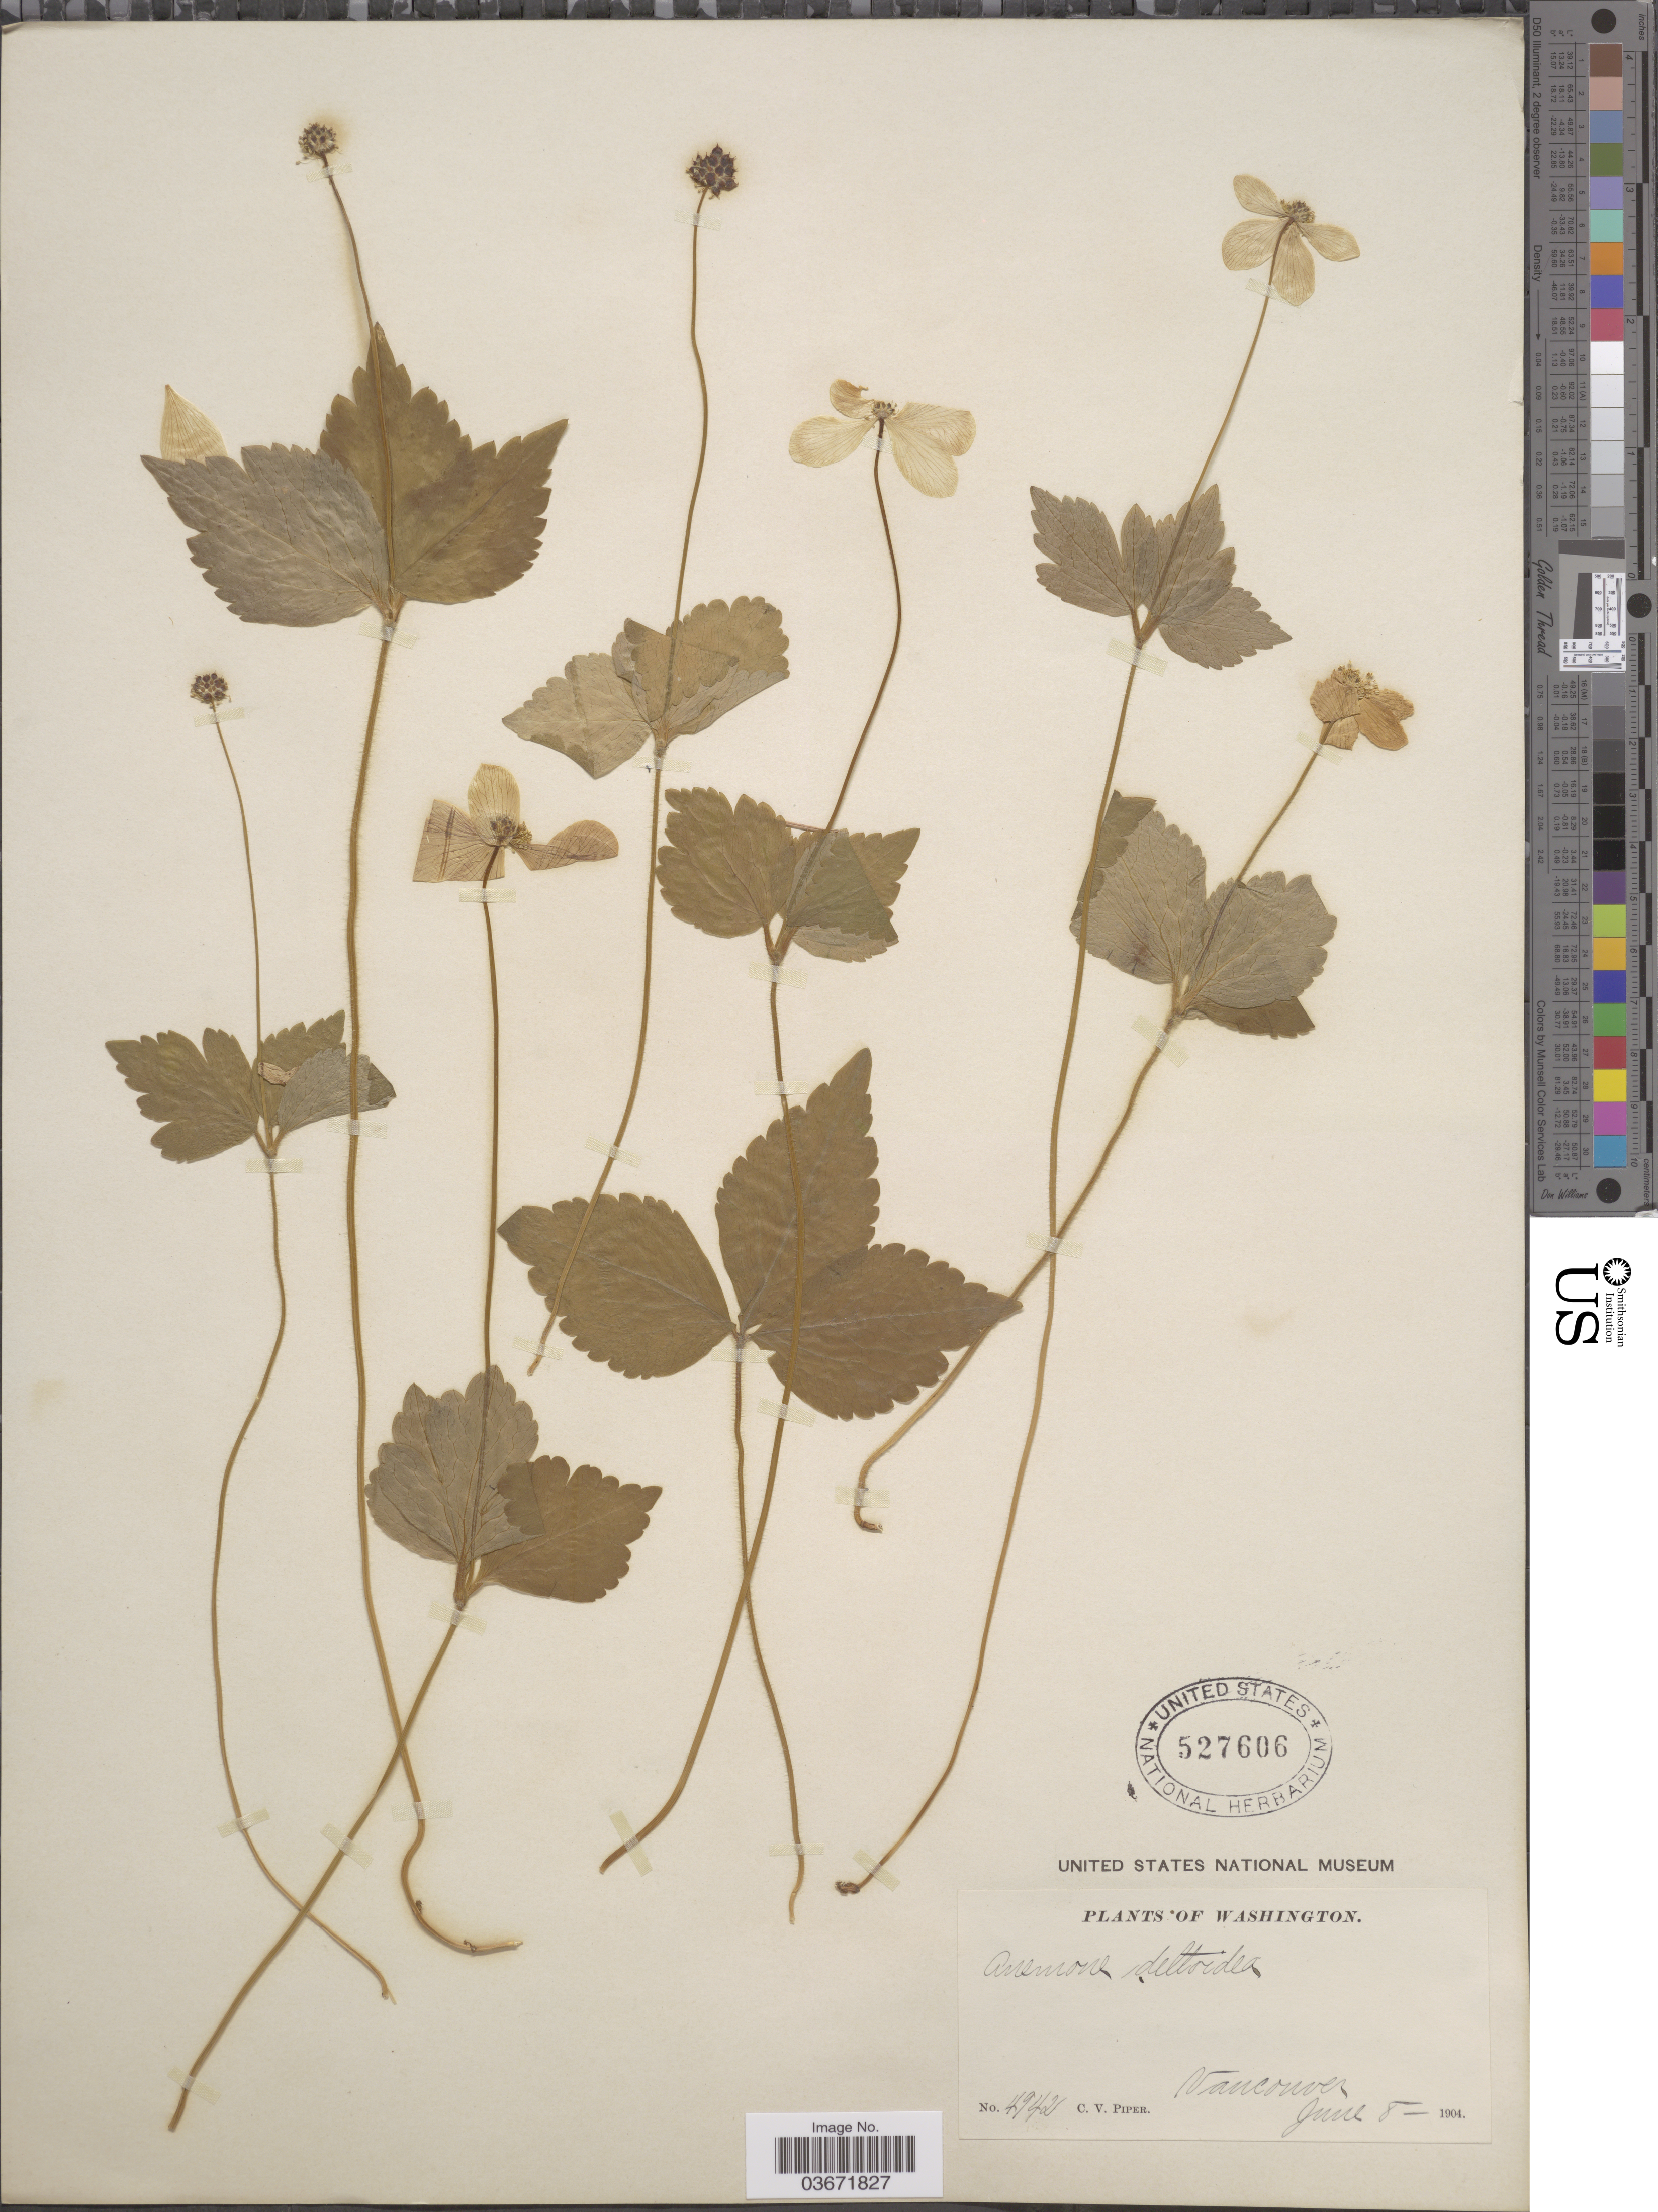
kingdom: Plantae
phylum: Tracheophyta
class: Magnoliopsida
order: Ranunculales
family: Ranunculaceae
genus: Anemone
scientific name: Anemone deltoidea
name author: Douglas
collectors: C. V. Piper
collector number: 4942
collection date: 1904-06-08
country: United States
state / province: Washington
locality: Vancouver.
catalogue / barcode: US 527606